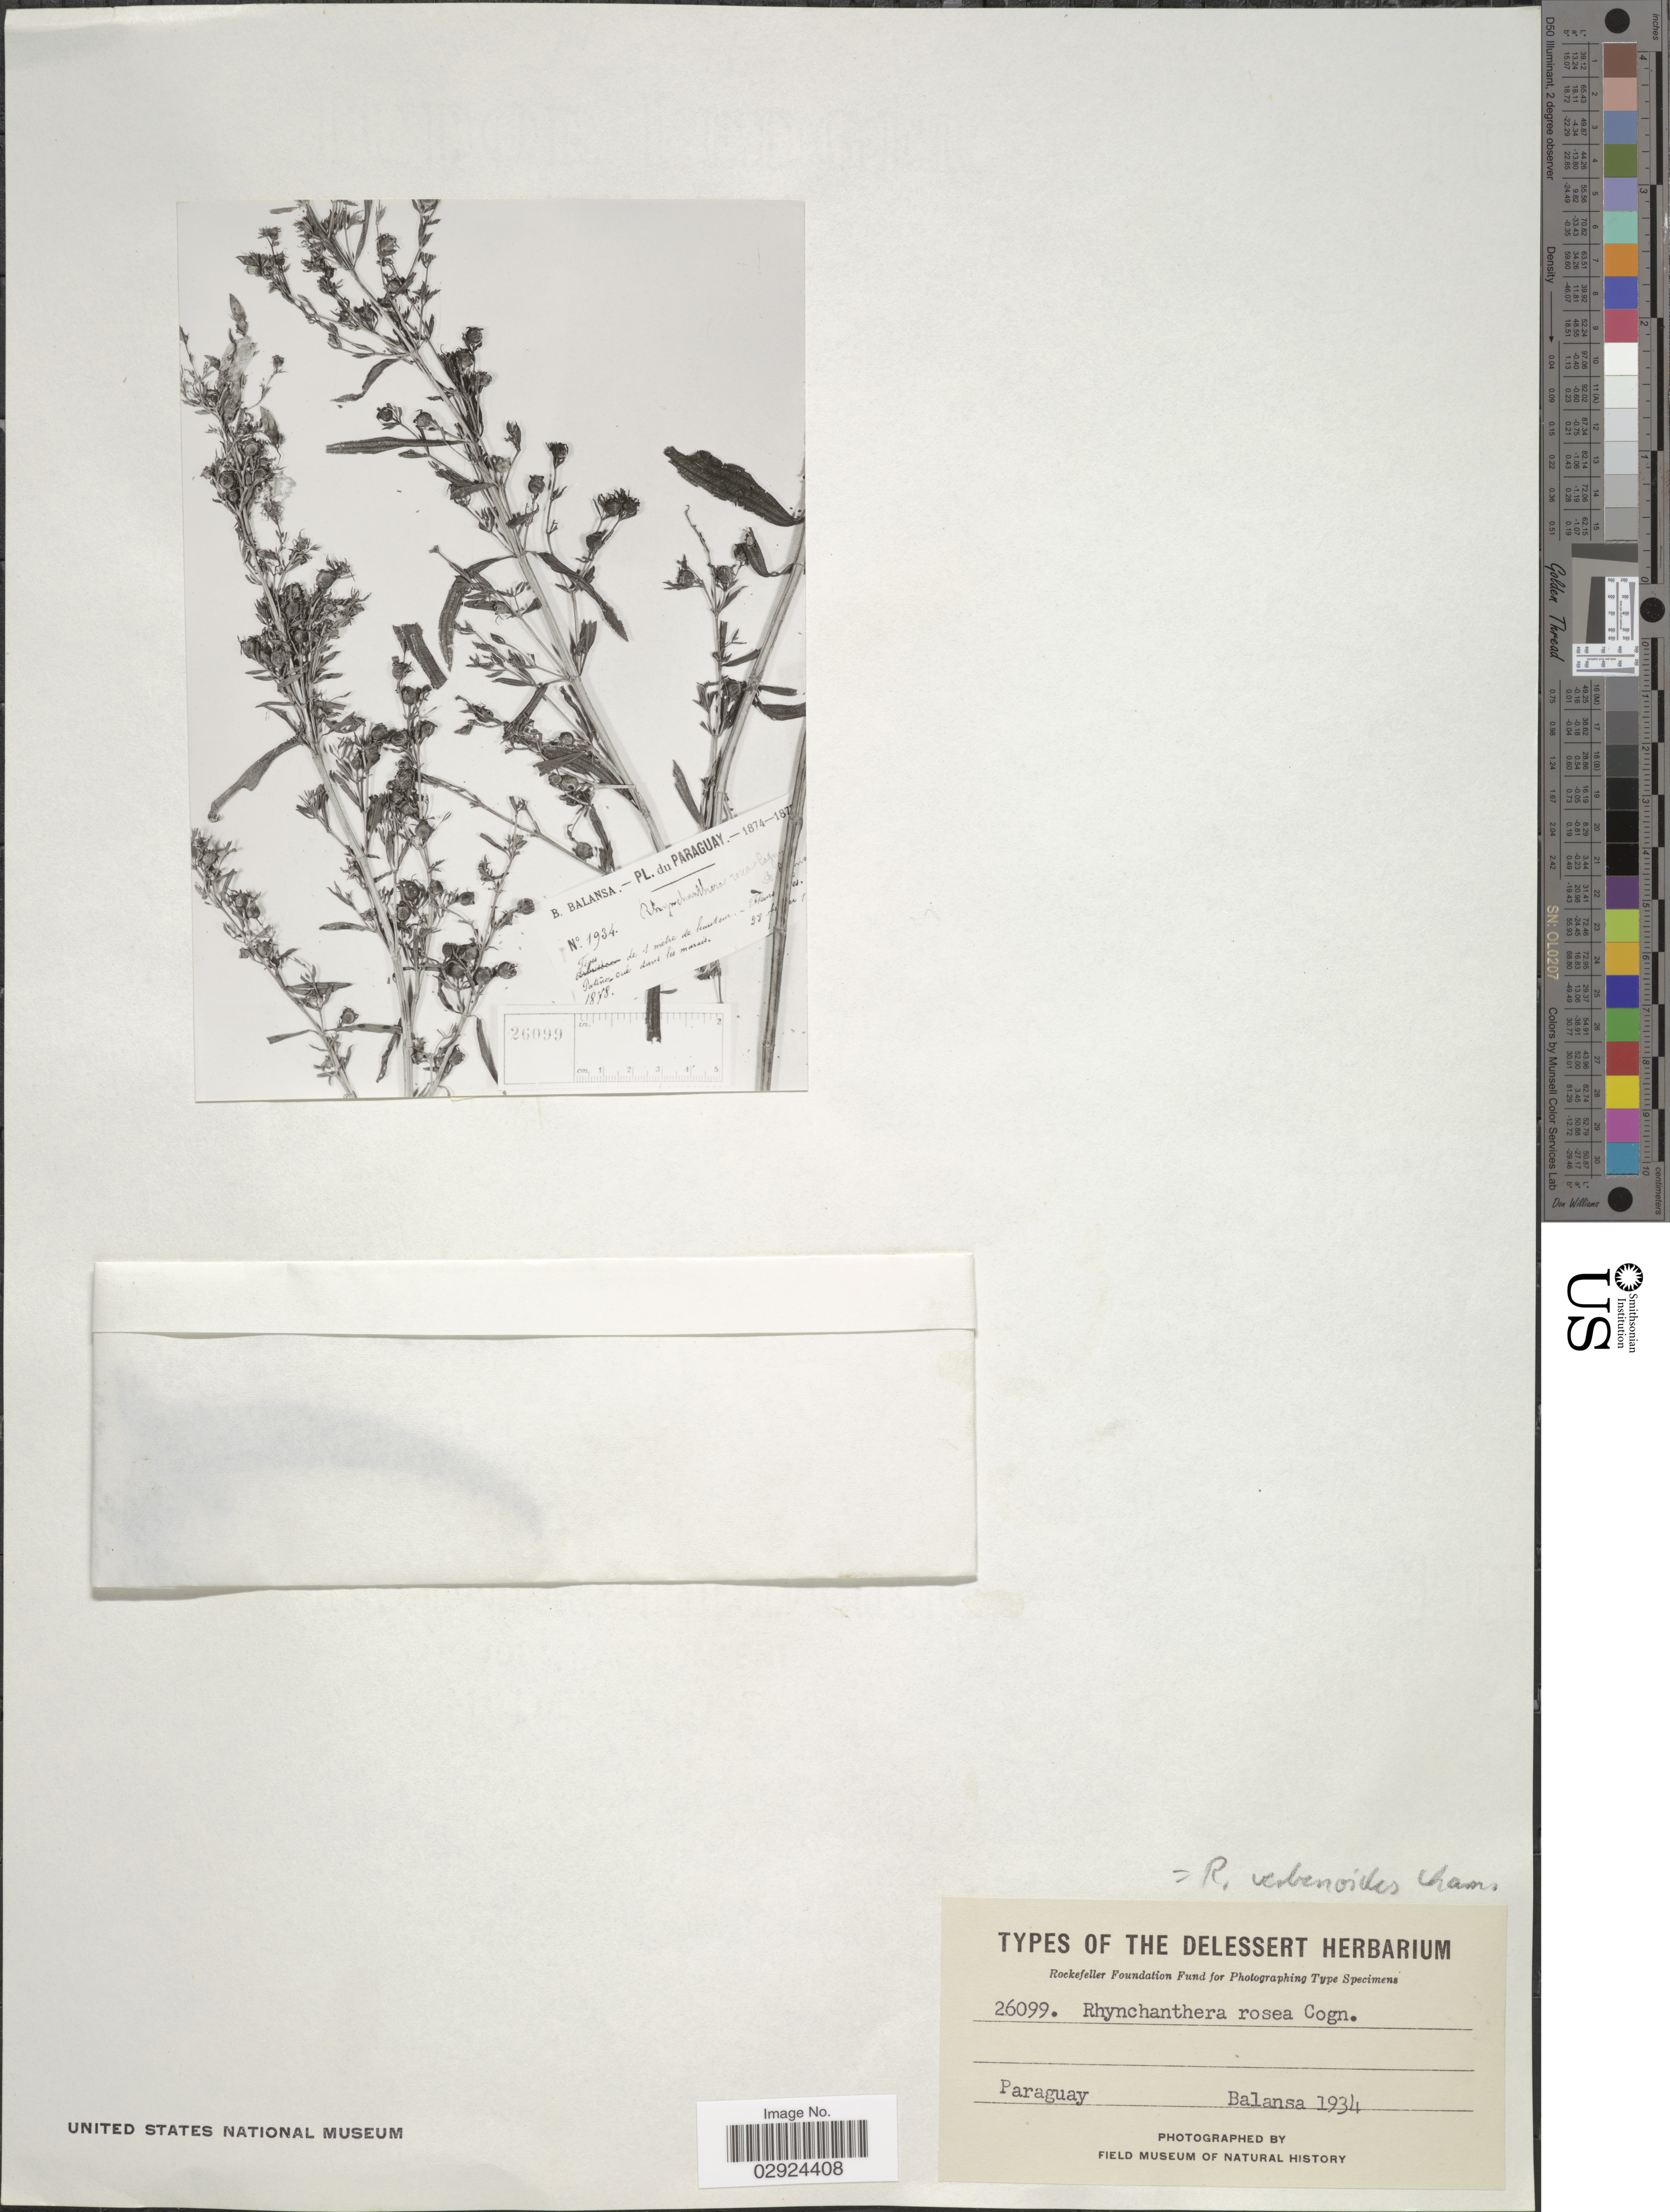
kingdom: Plantae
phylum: Tracheophyta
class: Magnoliopsida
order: Myrtales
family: Melastomataceae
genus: Rhynchanthera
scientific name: Rhynchanthera verbenoides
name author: Cham.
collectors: B. Balansa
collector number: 1934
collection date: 1878-02-28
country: Paraguay